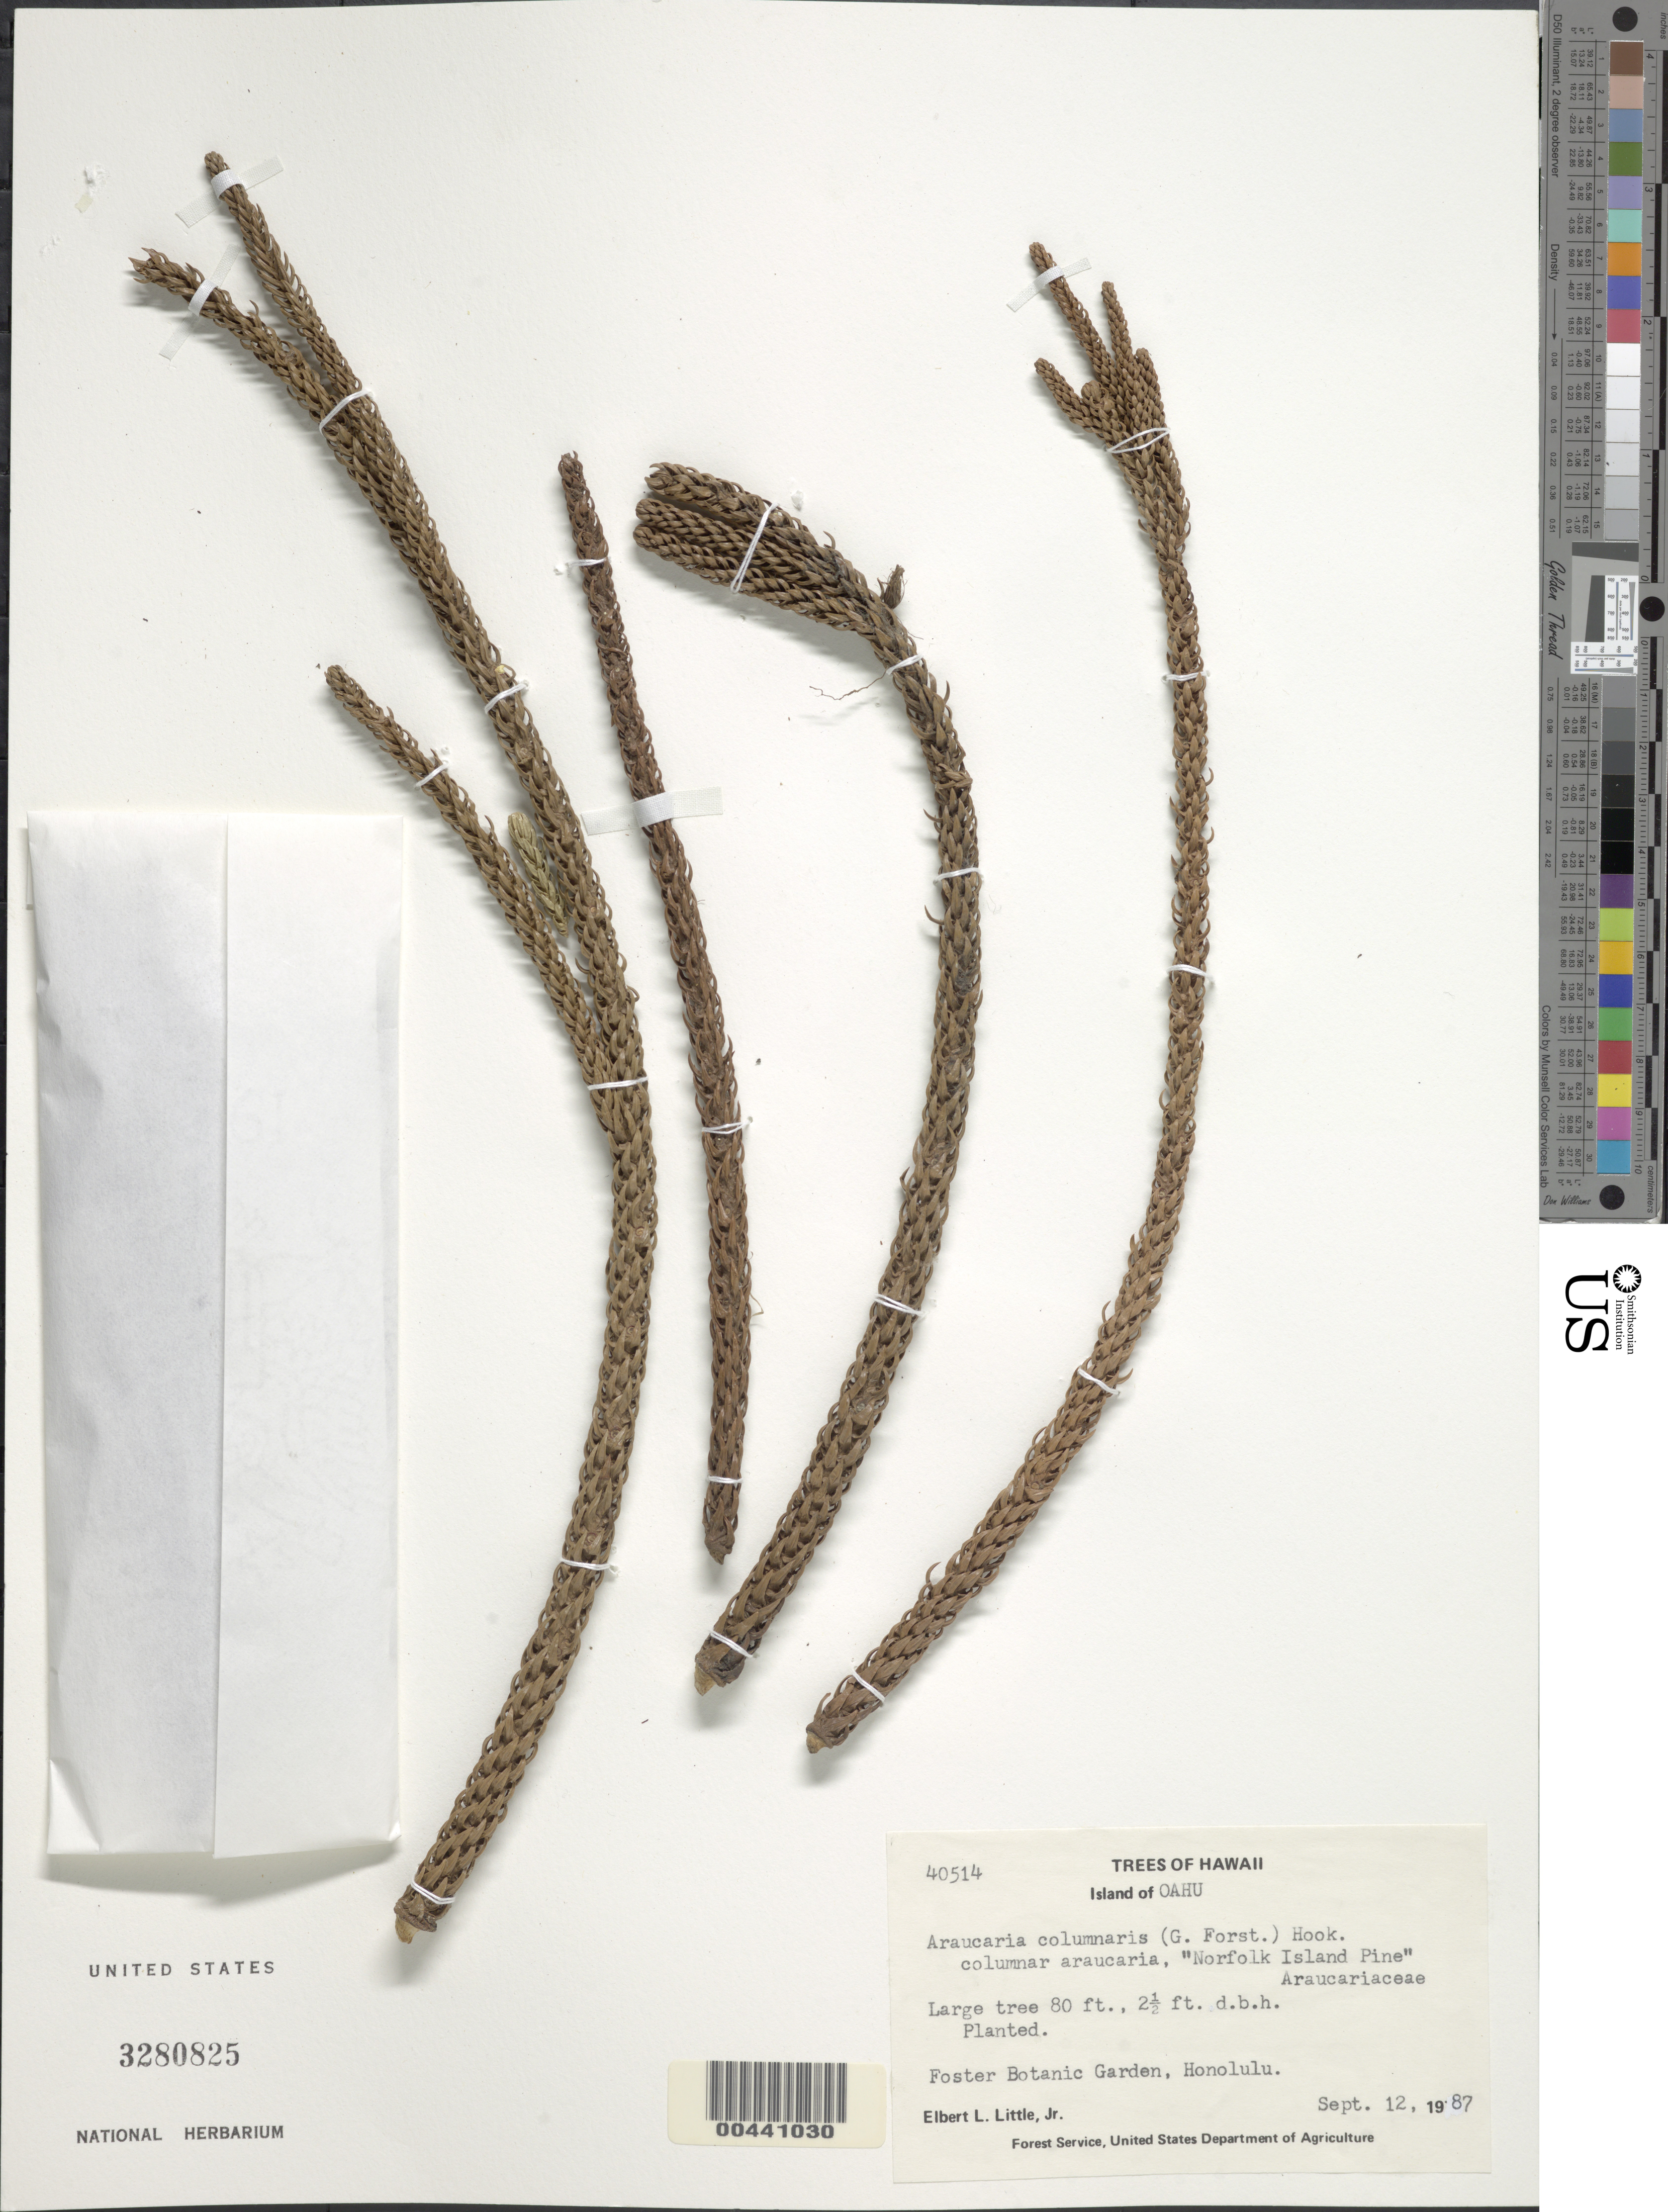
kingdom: Plantae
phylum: Tracheophyta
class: Pinopsida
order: Pinales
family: Araucariaceae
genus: Araucaria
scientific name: Araucaria columnaris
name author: (G. Forst.) Hook.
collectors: E. L. Little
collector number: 40514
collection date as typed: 12 Sep 1987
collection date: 1987-09-12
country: United States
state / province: Hawaii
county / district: Honolulu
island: Oahu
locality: Foster Botanic Garden, Honolulu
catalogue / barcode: US 3280825